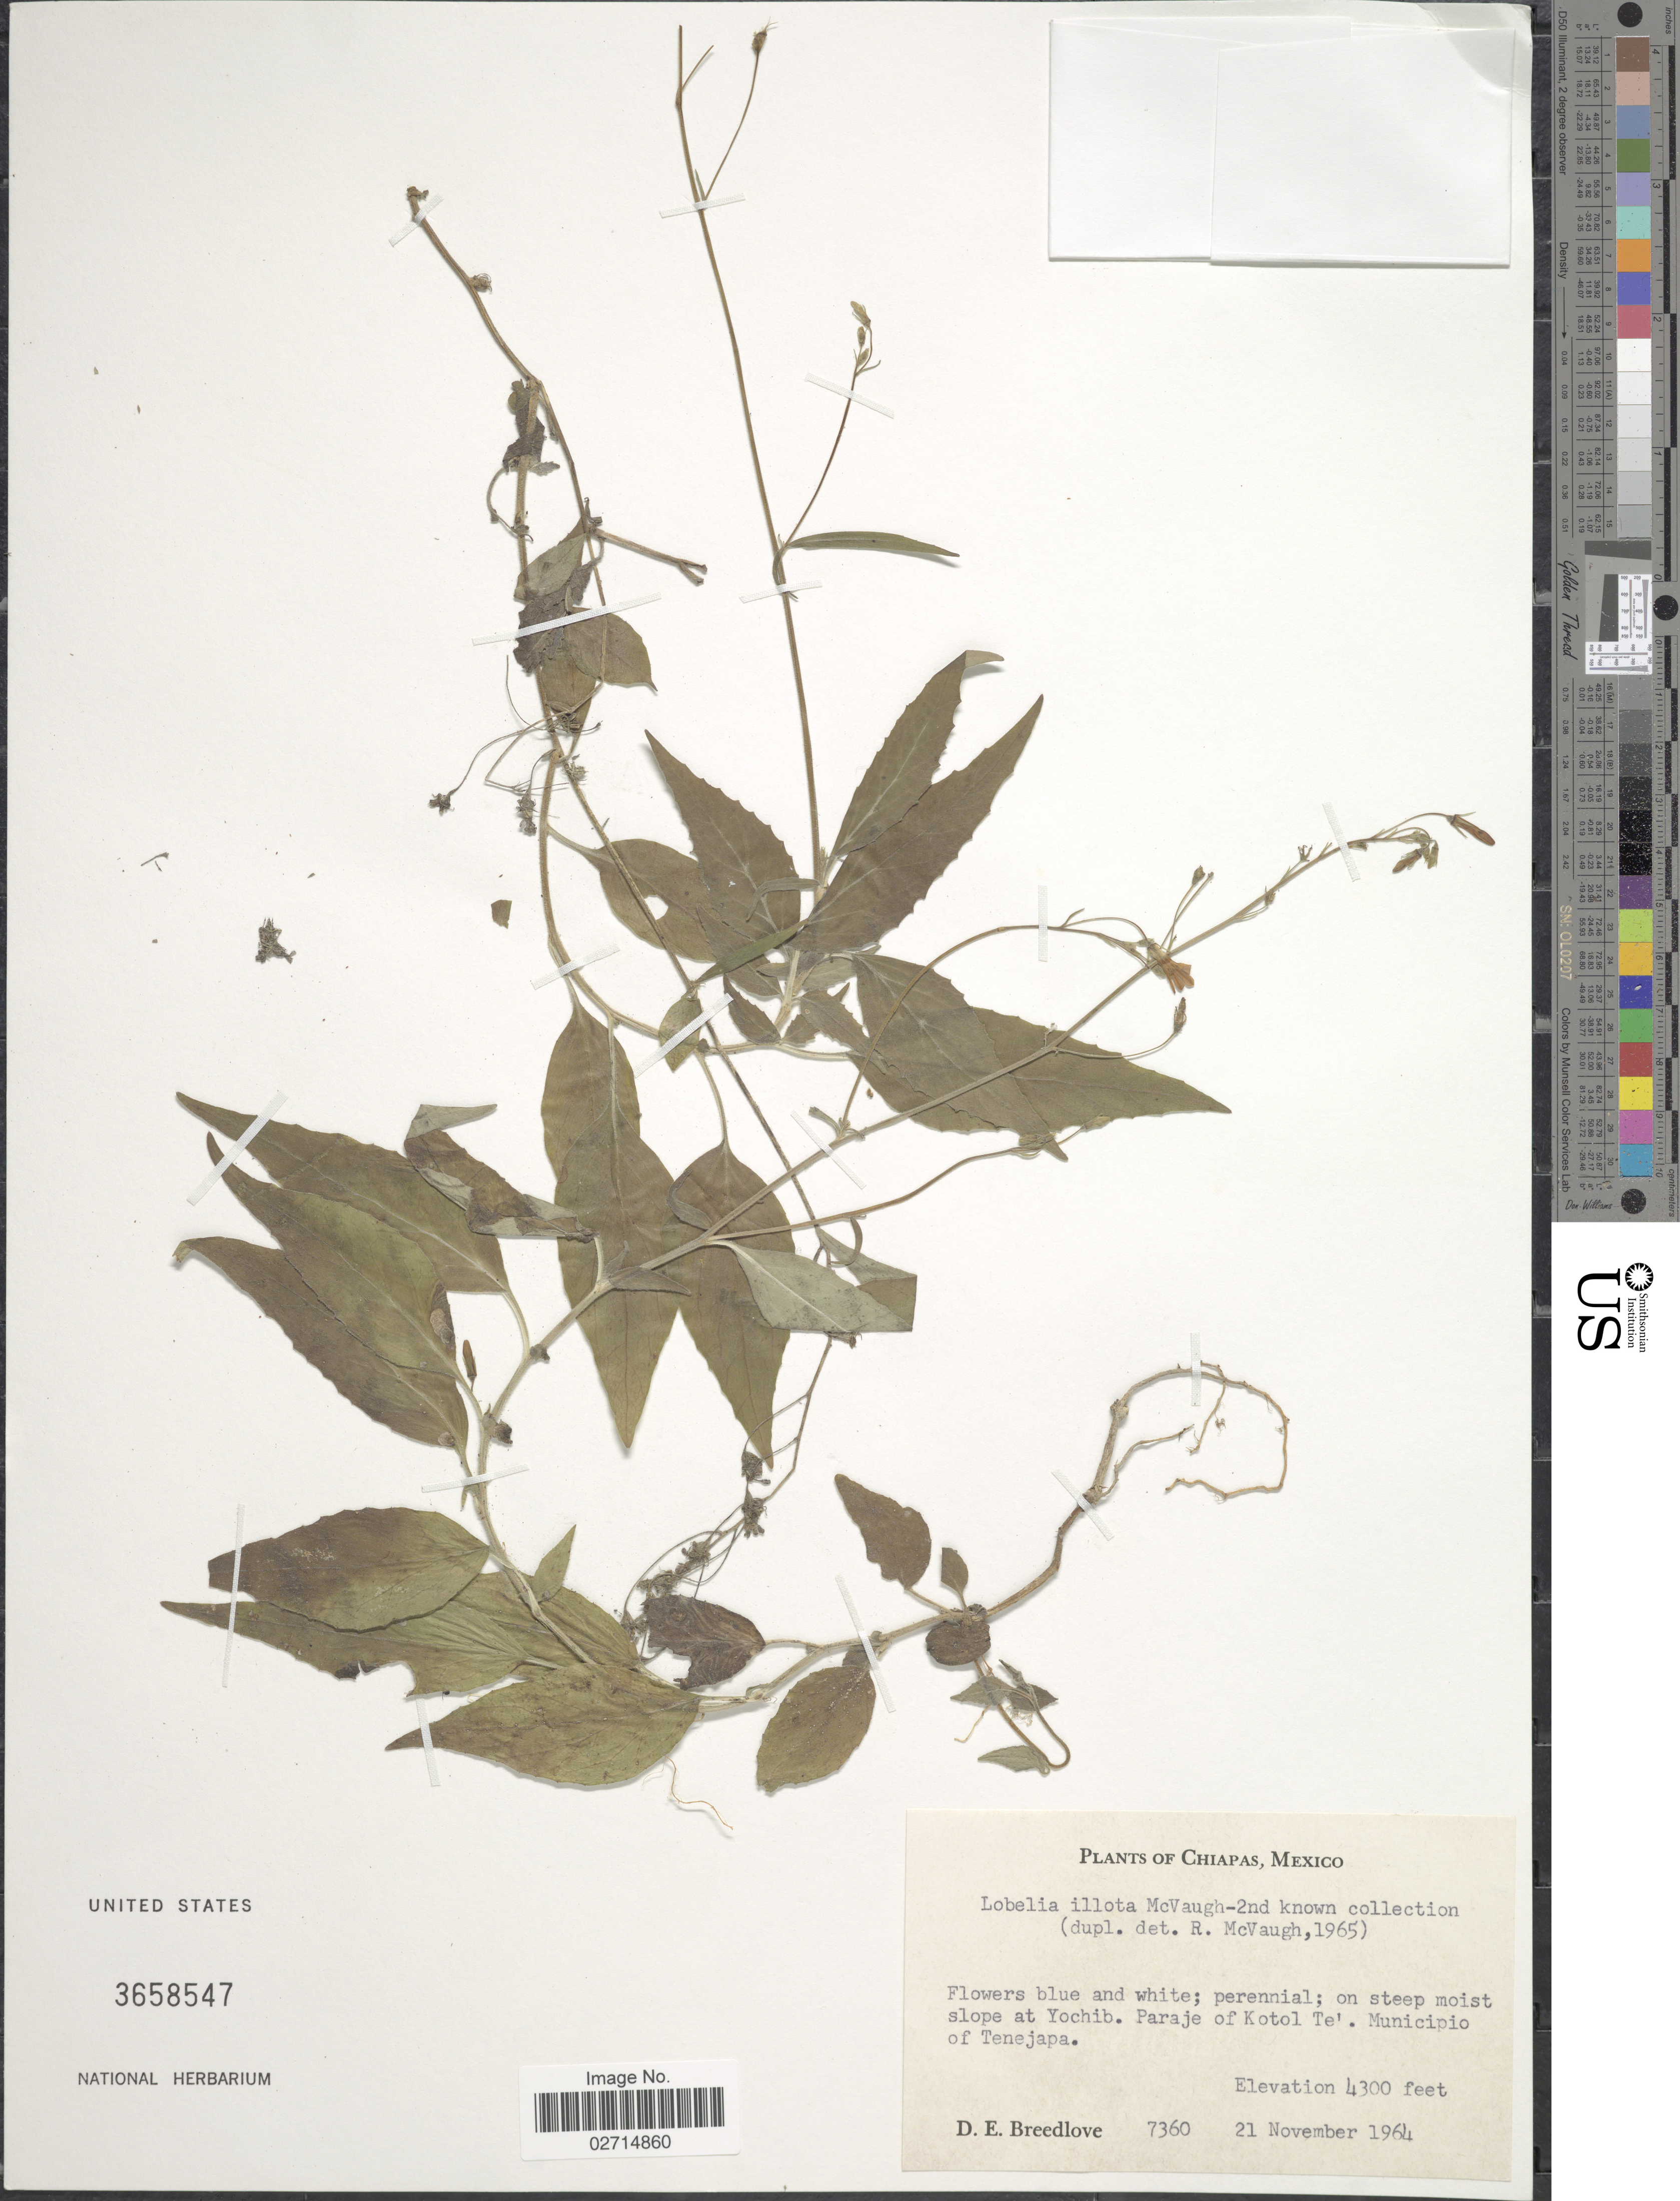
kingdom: Plantae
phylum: Tracheophyta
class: Magnoliopsida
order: Asterales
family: Campanulaceae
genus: Lobelia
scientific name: Lobelia illota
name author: McVaugh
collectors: D. E. Breedlove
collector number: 7360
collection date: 1964-11-21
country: Mexico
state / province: Chiapas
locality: On steep moist slope at Yochib, Paraje of Kotol Te', Municipio of Tenejapa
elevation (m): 1311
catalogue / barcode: US 3658547